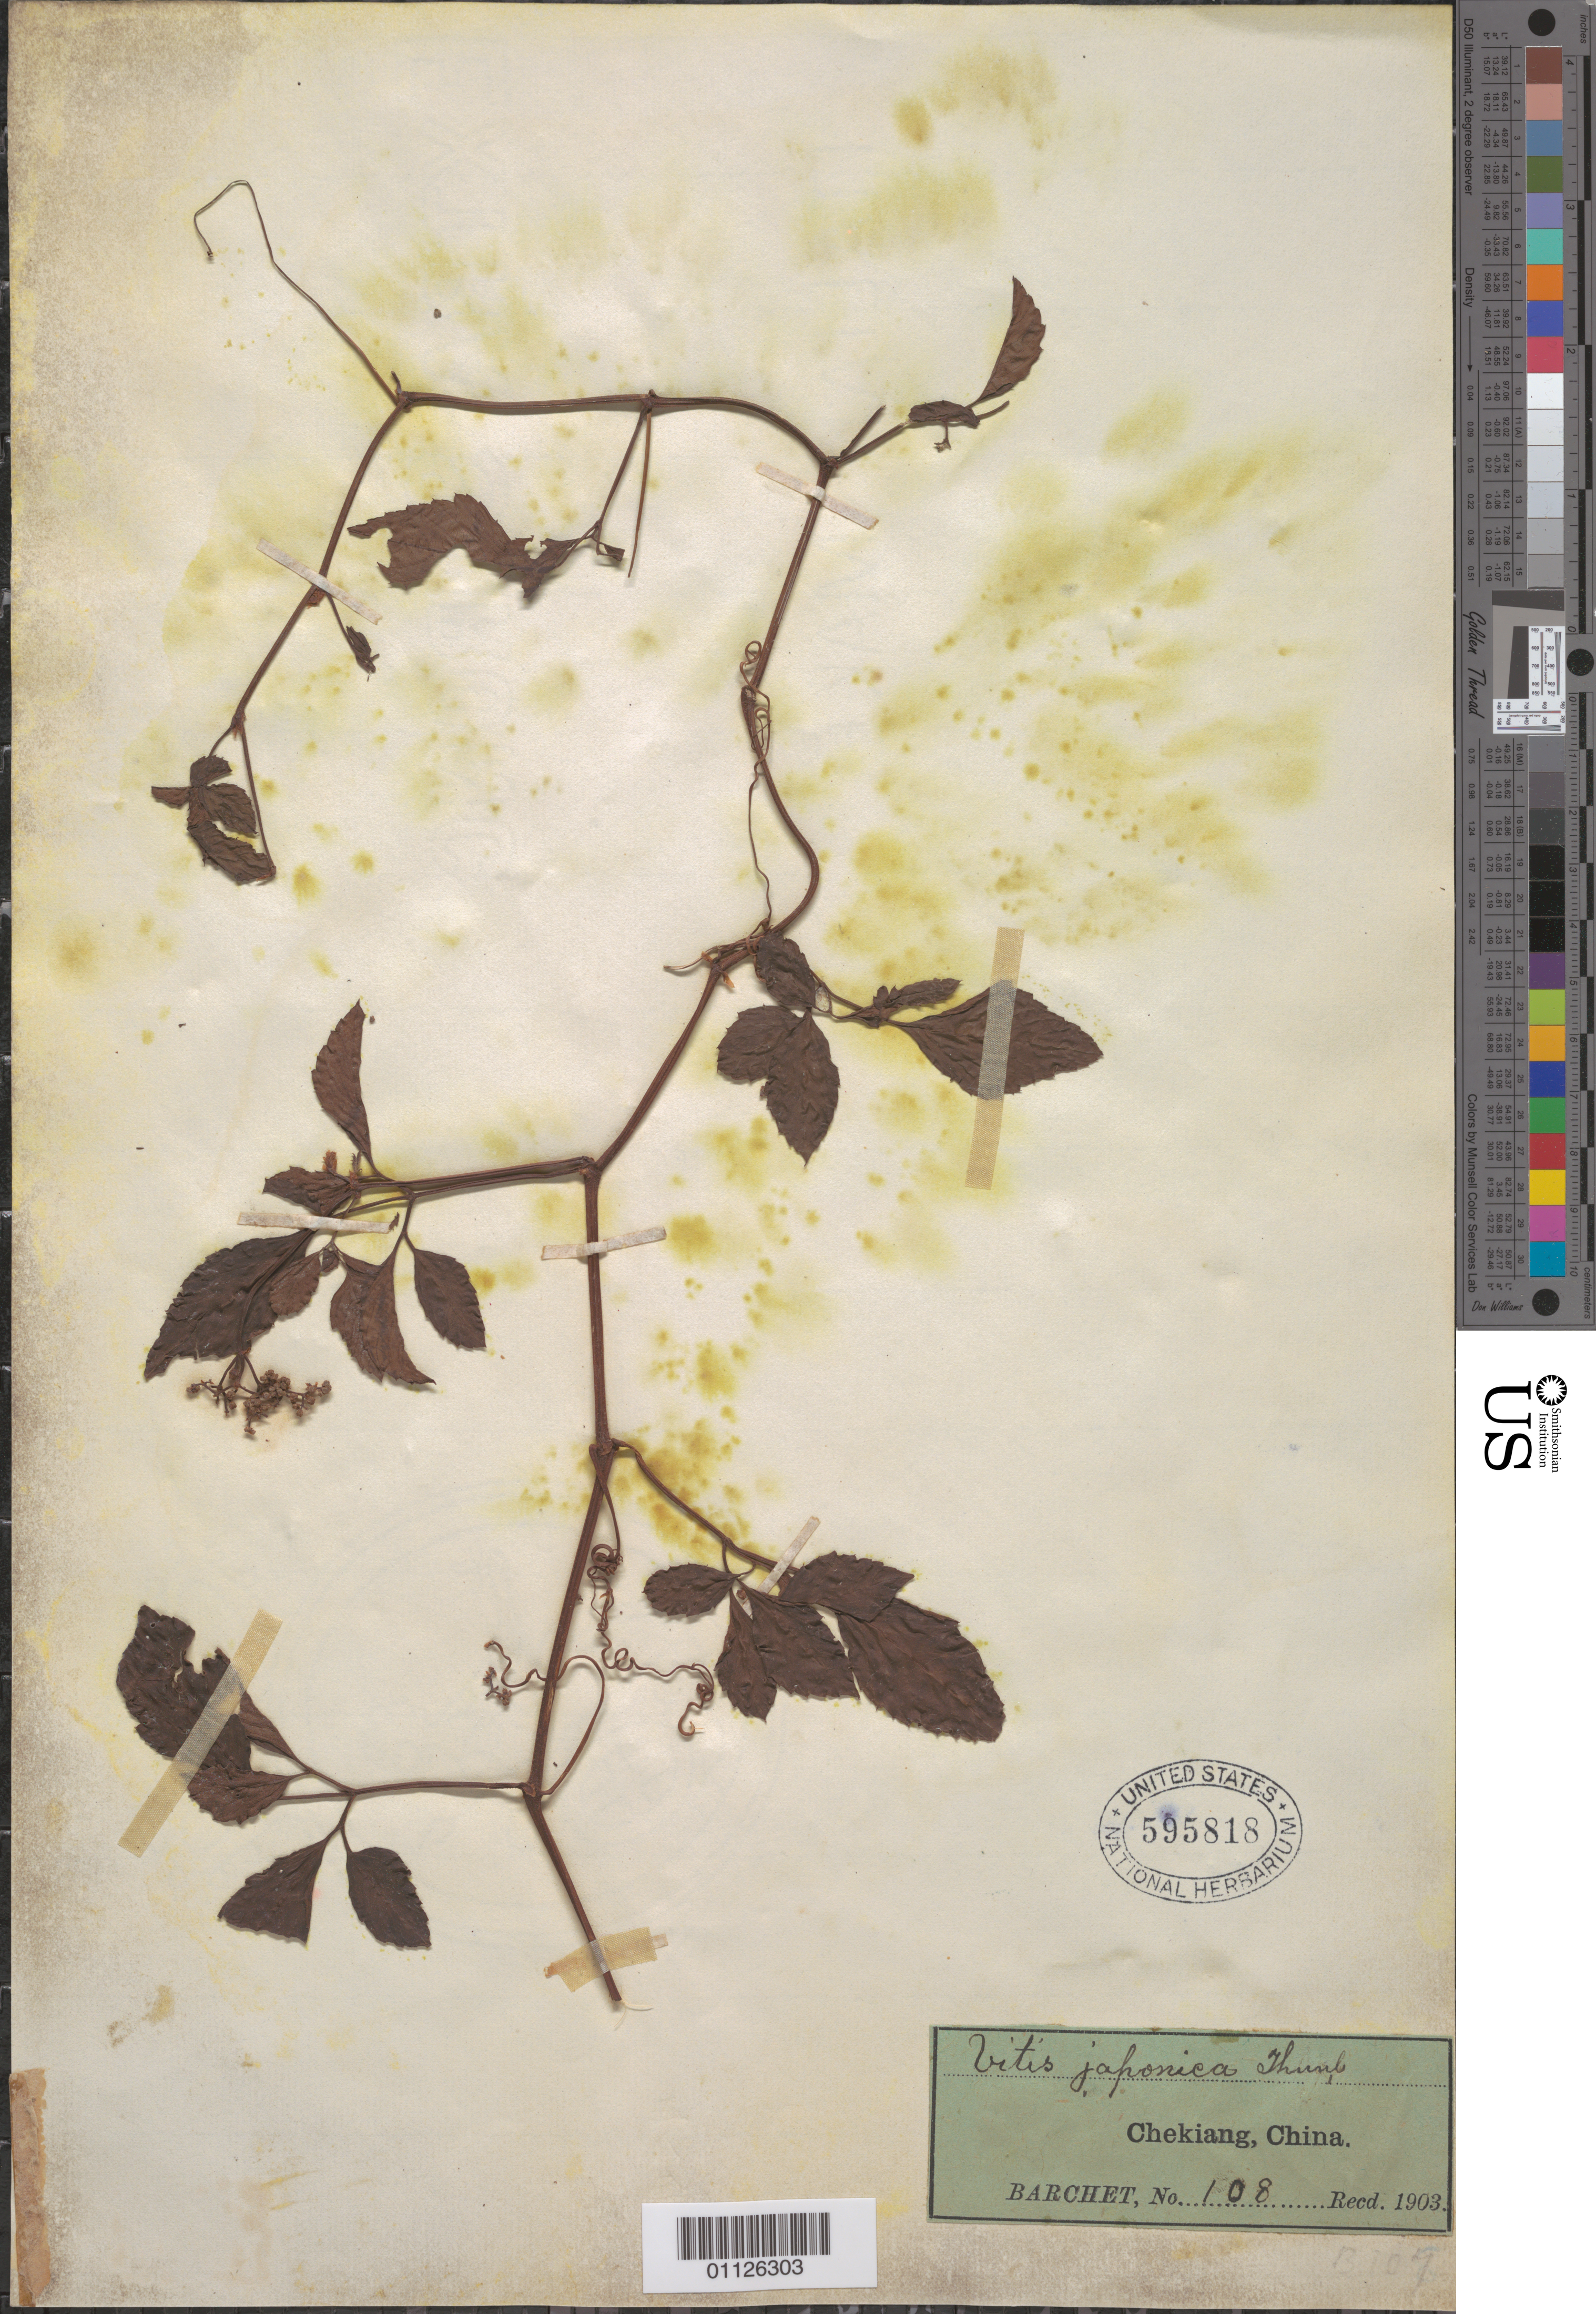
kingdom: Plantae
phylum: Tracheophyta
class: Magnoliopsida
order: Vitales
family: Vitaceae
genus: Causonis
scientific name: Causonis japonica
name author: (Thunb.) Raf.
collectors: S. P. Barchet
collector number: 108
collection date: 1903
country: China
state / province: Zhejiang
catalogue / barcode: US 595818